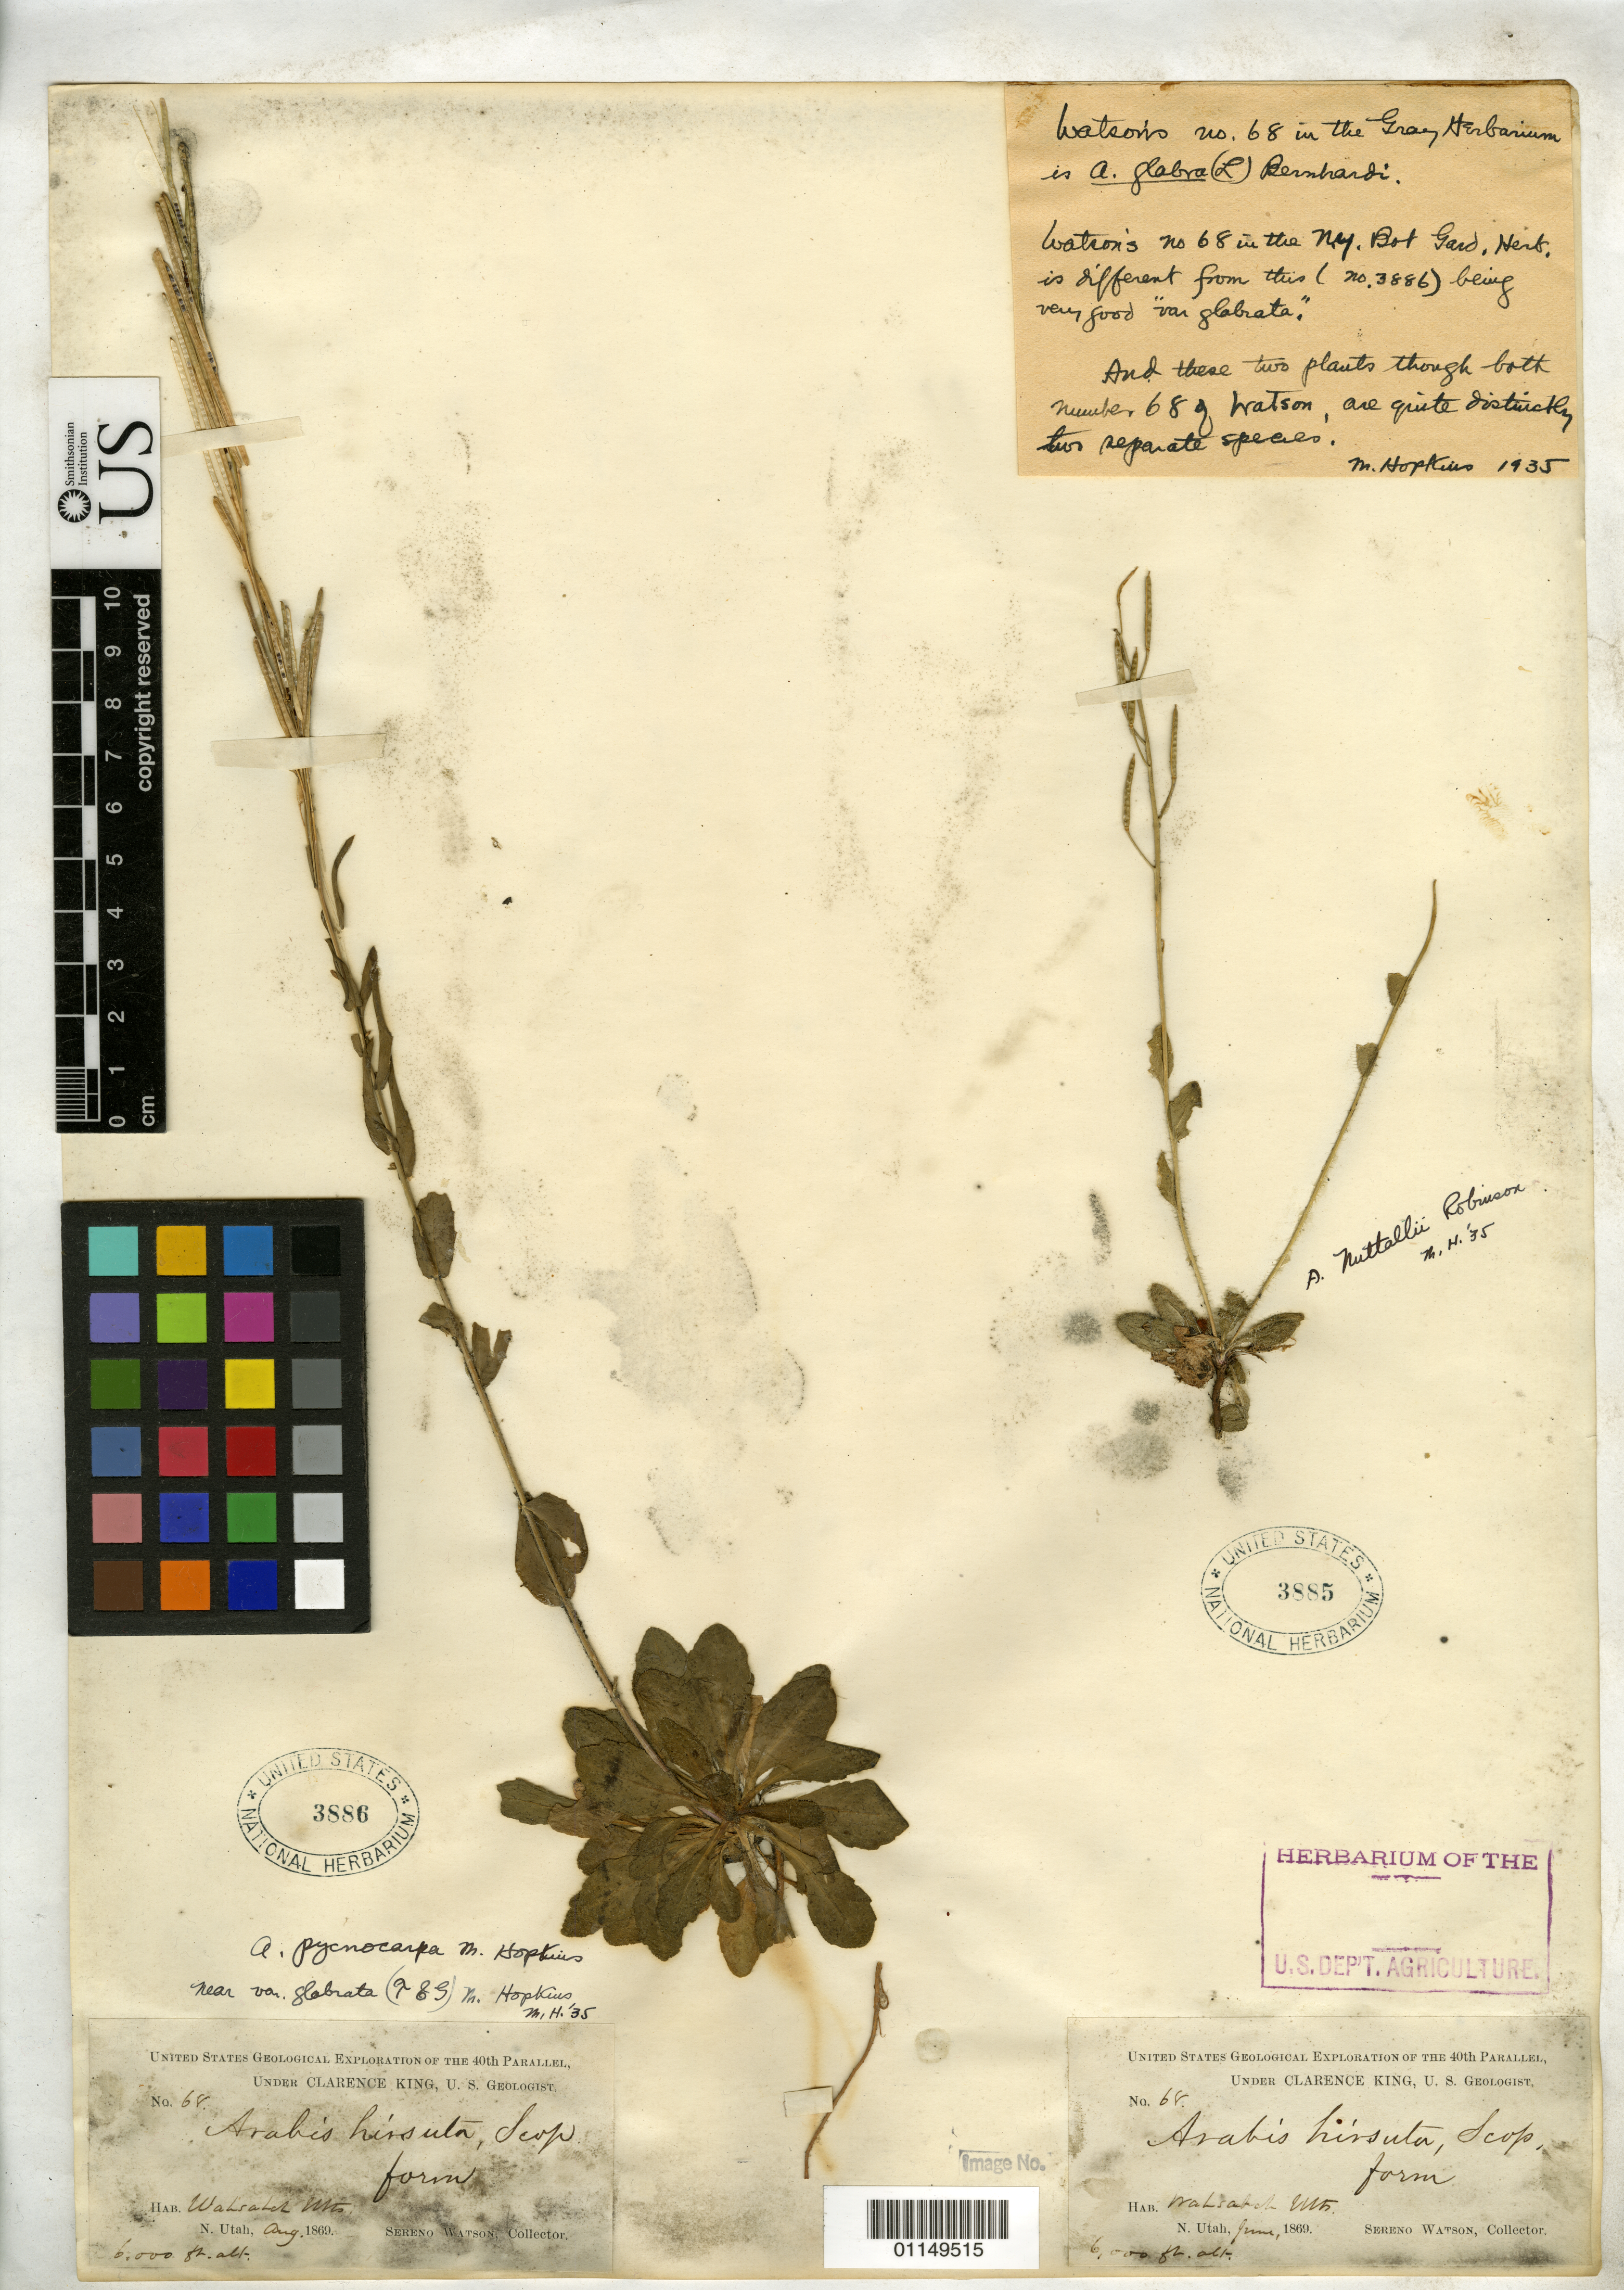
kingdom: Plantae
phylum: Tracheophyta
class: Magnoliopsida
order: Brassicales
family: Brassicaceae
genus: Arabis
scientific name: Arabis hirsuta var. glabrata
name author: Torr. & A. Gray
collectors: S. Watson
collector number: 68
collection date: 1869-08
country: United States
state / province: Utah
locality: Wasatch Mts.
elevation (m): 1829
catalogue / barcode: US 3886